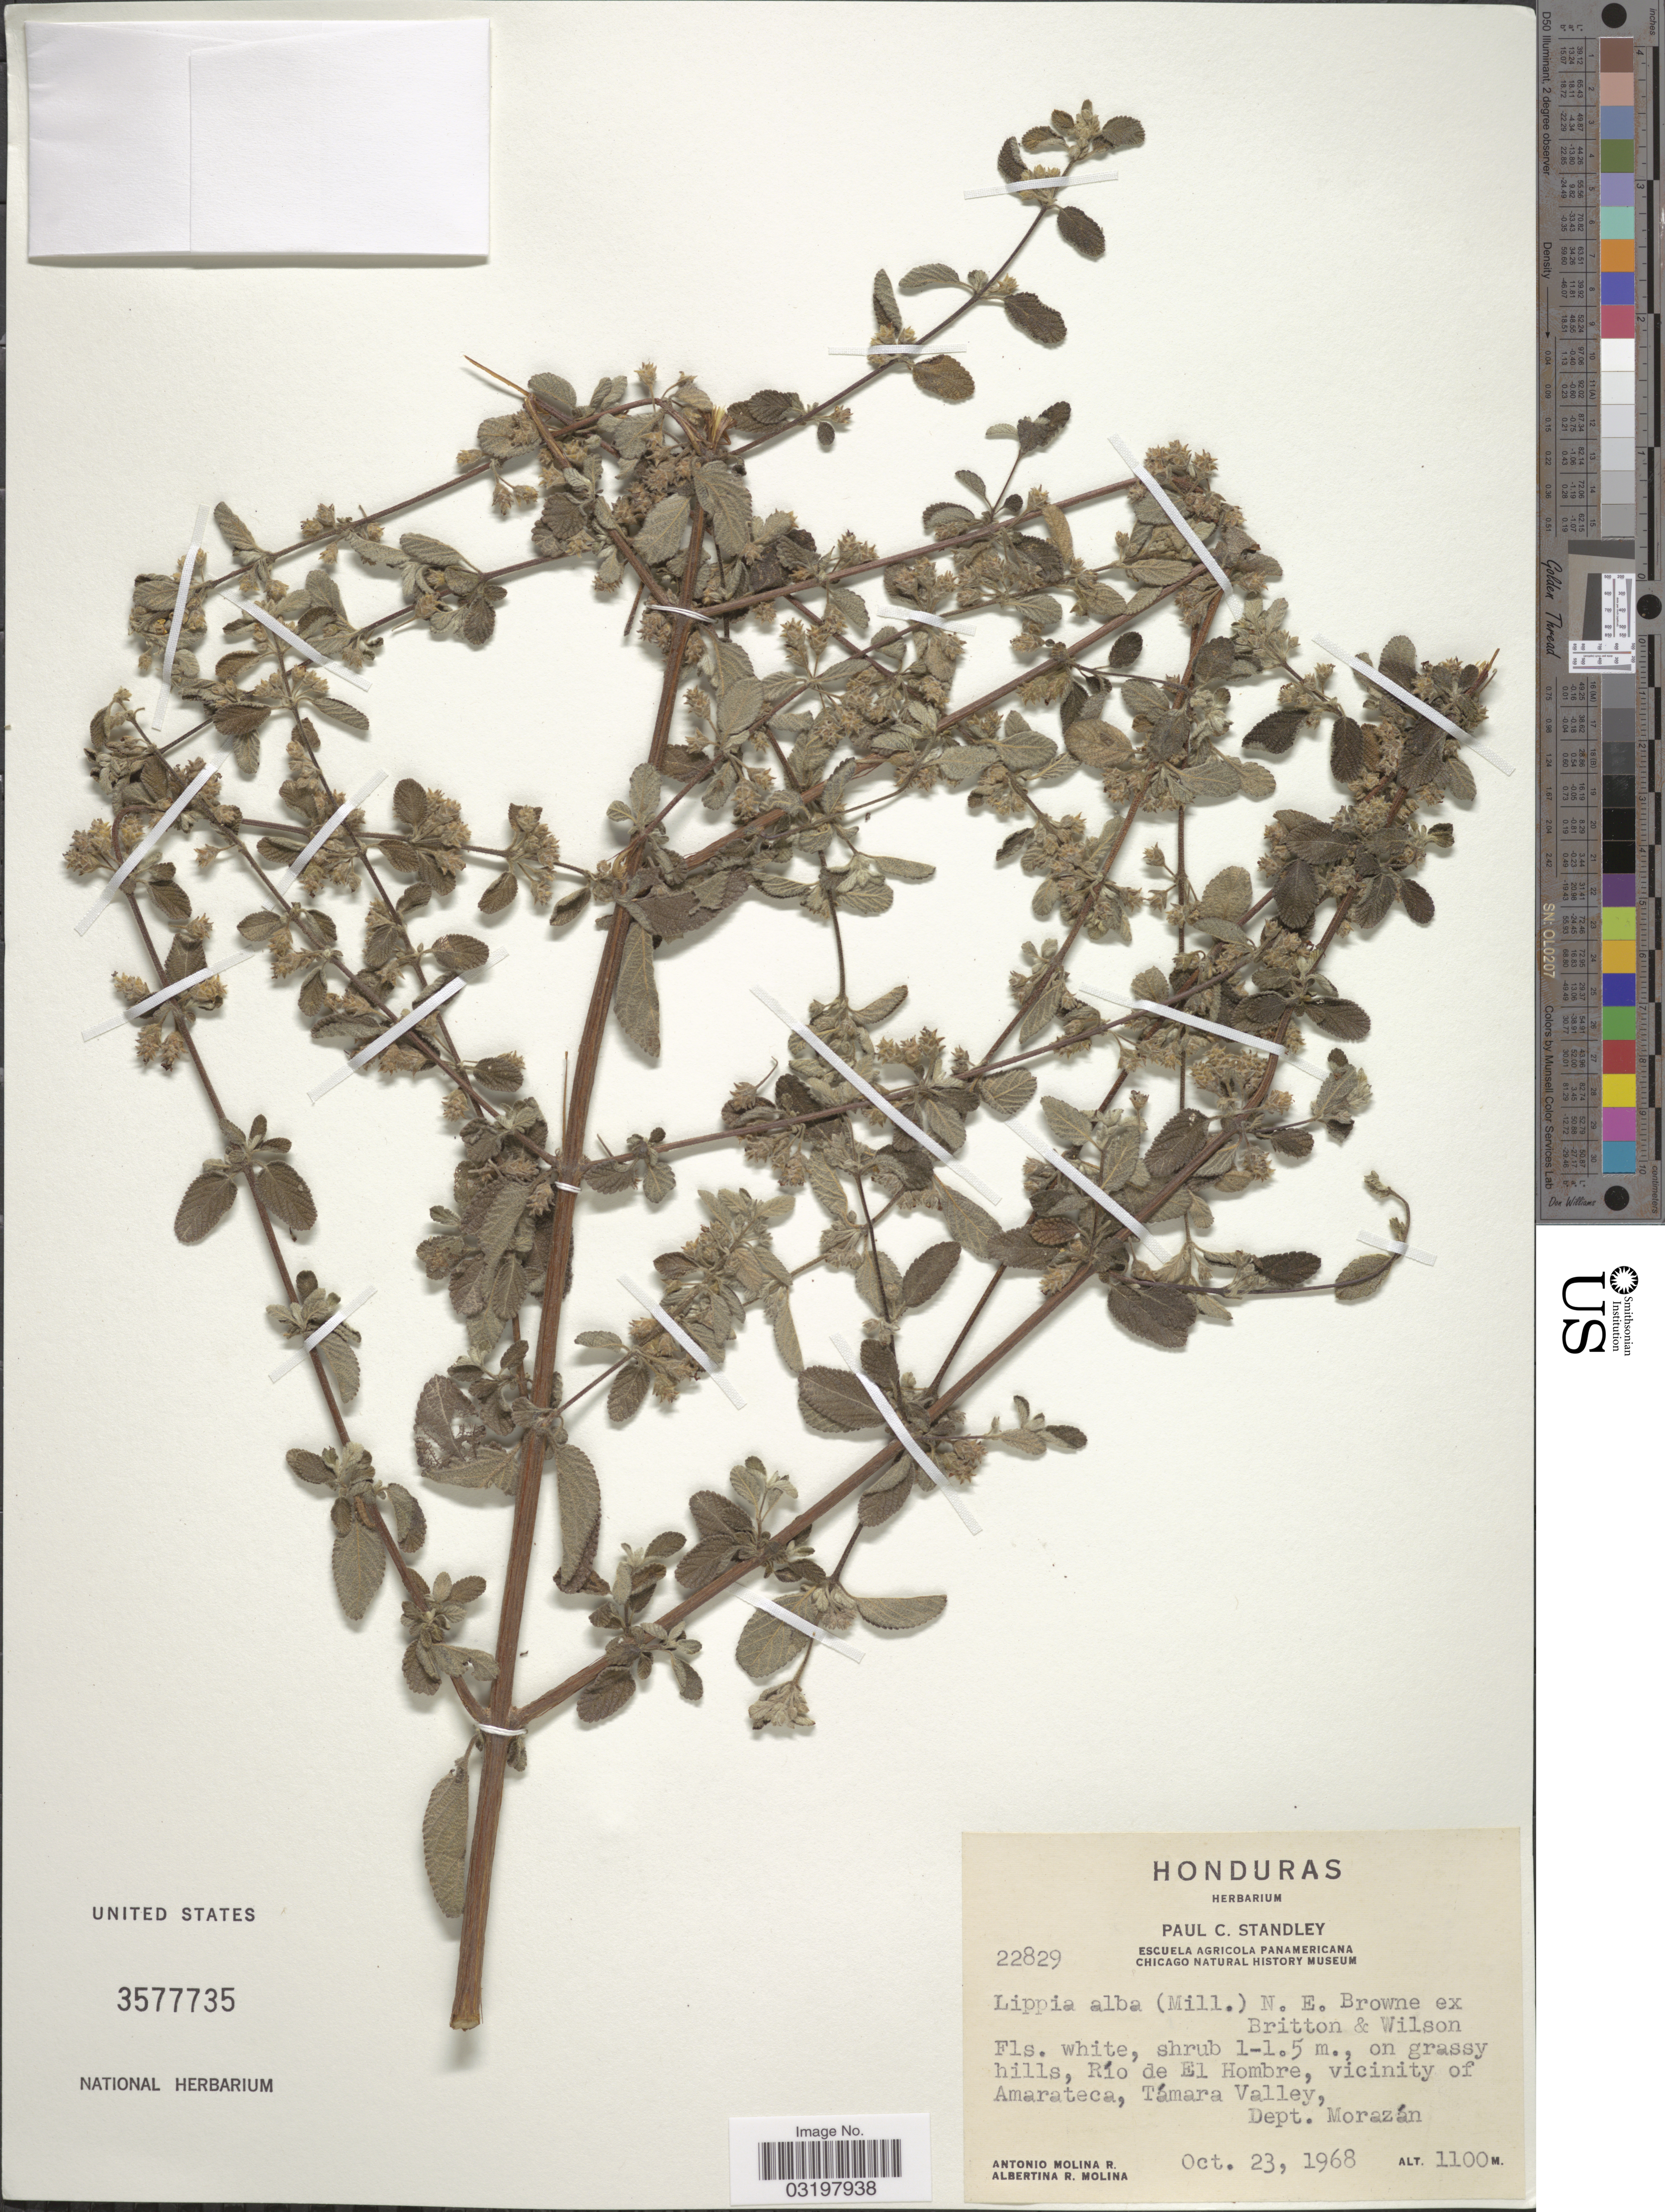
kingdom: Plantae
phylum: Tracheophyta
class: Magnoliopsida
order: Lamiales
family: Verbenaceae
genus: Lippia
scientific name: Lippia origanoides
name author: Kunth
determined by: Mirra, Fabiana, (SI), Instituto de Botanica Darwinion (ARGENTINA)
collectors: A. Molina R. & A. R. Molina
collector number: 22829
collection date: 1968-10-23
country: Honduras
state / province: Fco. Morazán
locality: Río de El Hombre, vicinity of Amarateca, Támara Valley, Dept. Morazán.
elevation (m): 1100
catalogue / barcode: US 3577735